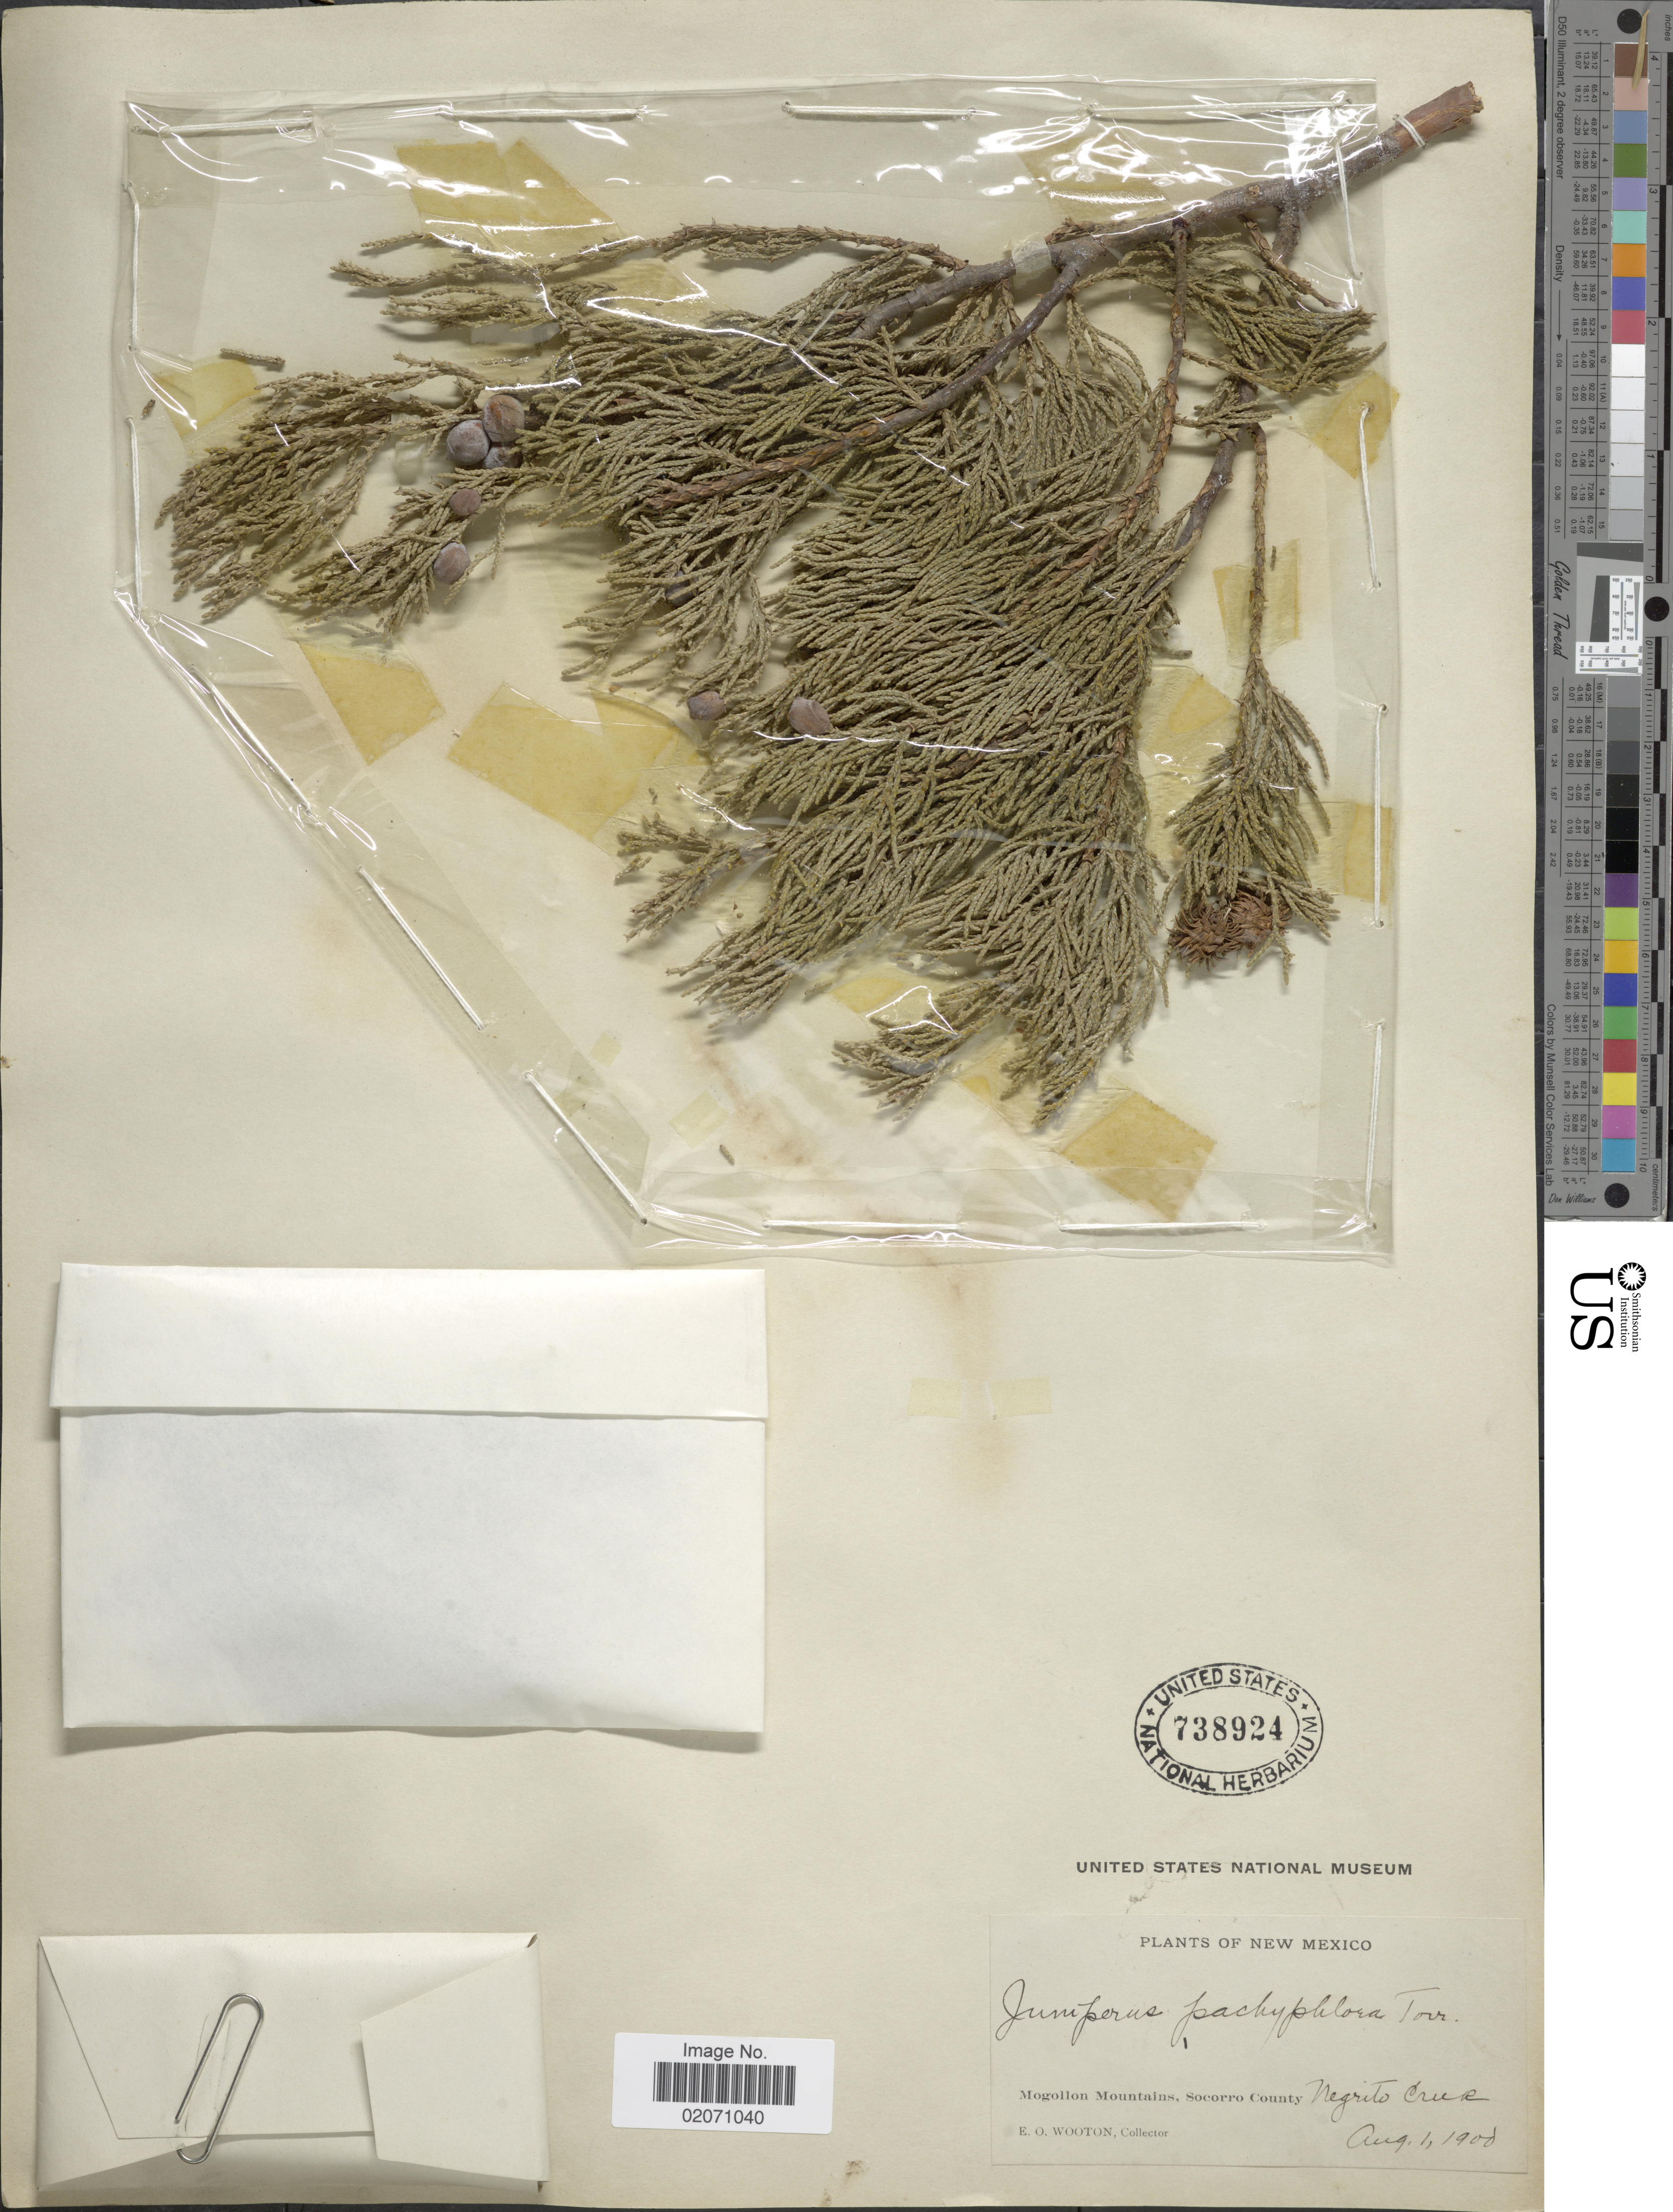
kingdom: Plantae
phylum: Tracheophyta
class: Pinopsida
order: Pinales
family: Cupressaceae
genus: Juniperus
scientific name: Juniperus deppeana var. pachyphlaea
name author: (Torr.) Martínez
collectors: E. O. Wooton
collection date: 1900-08-01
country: United States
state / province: New Mexico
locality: Mogollon Mountains, Socorro County, Negrito Creek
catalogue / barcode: US 738924